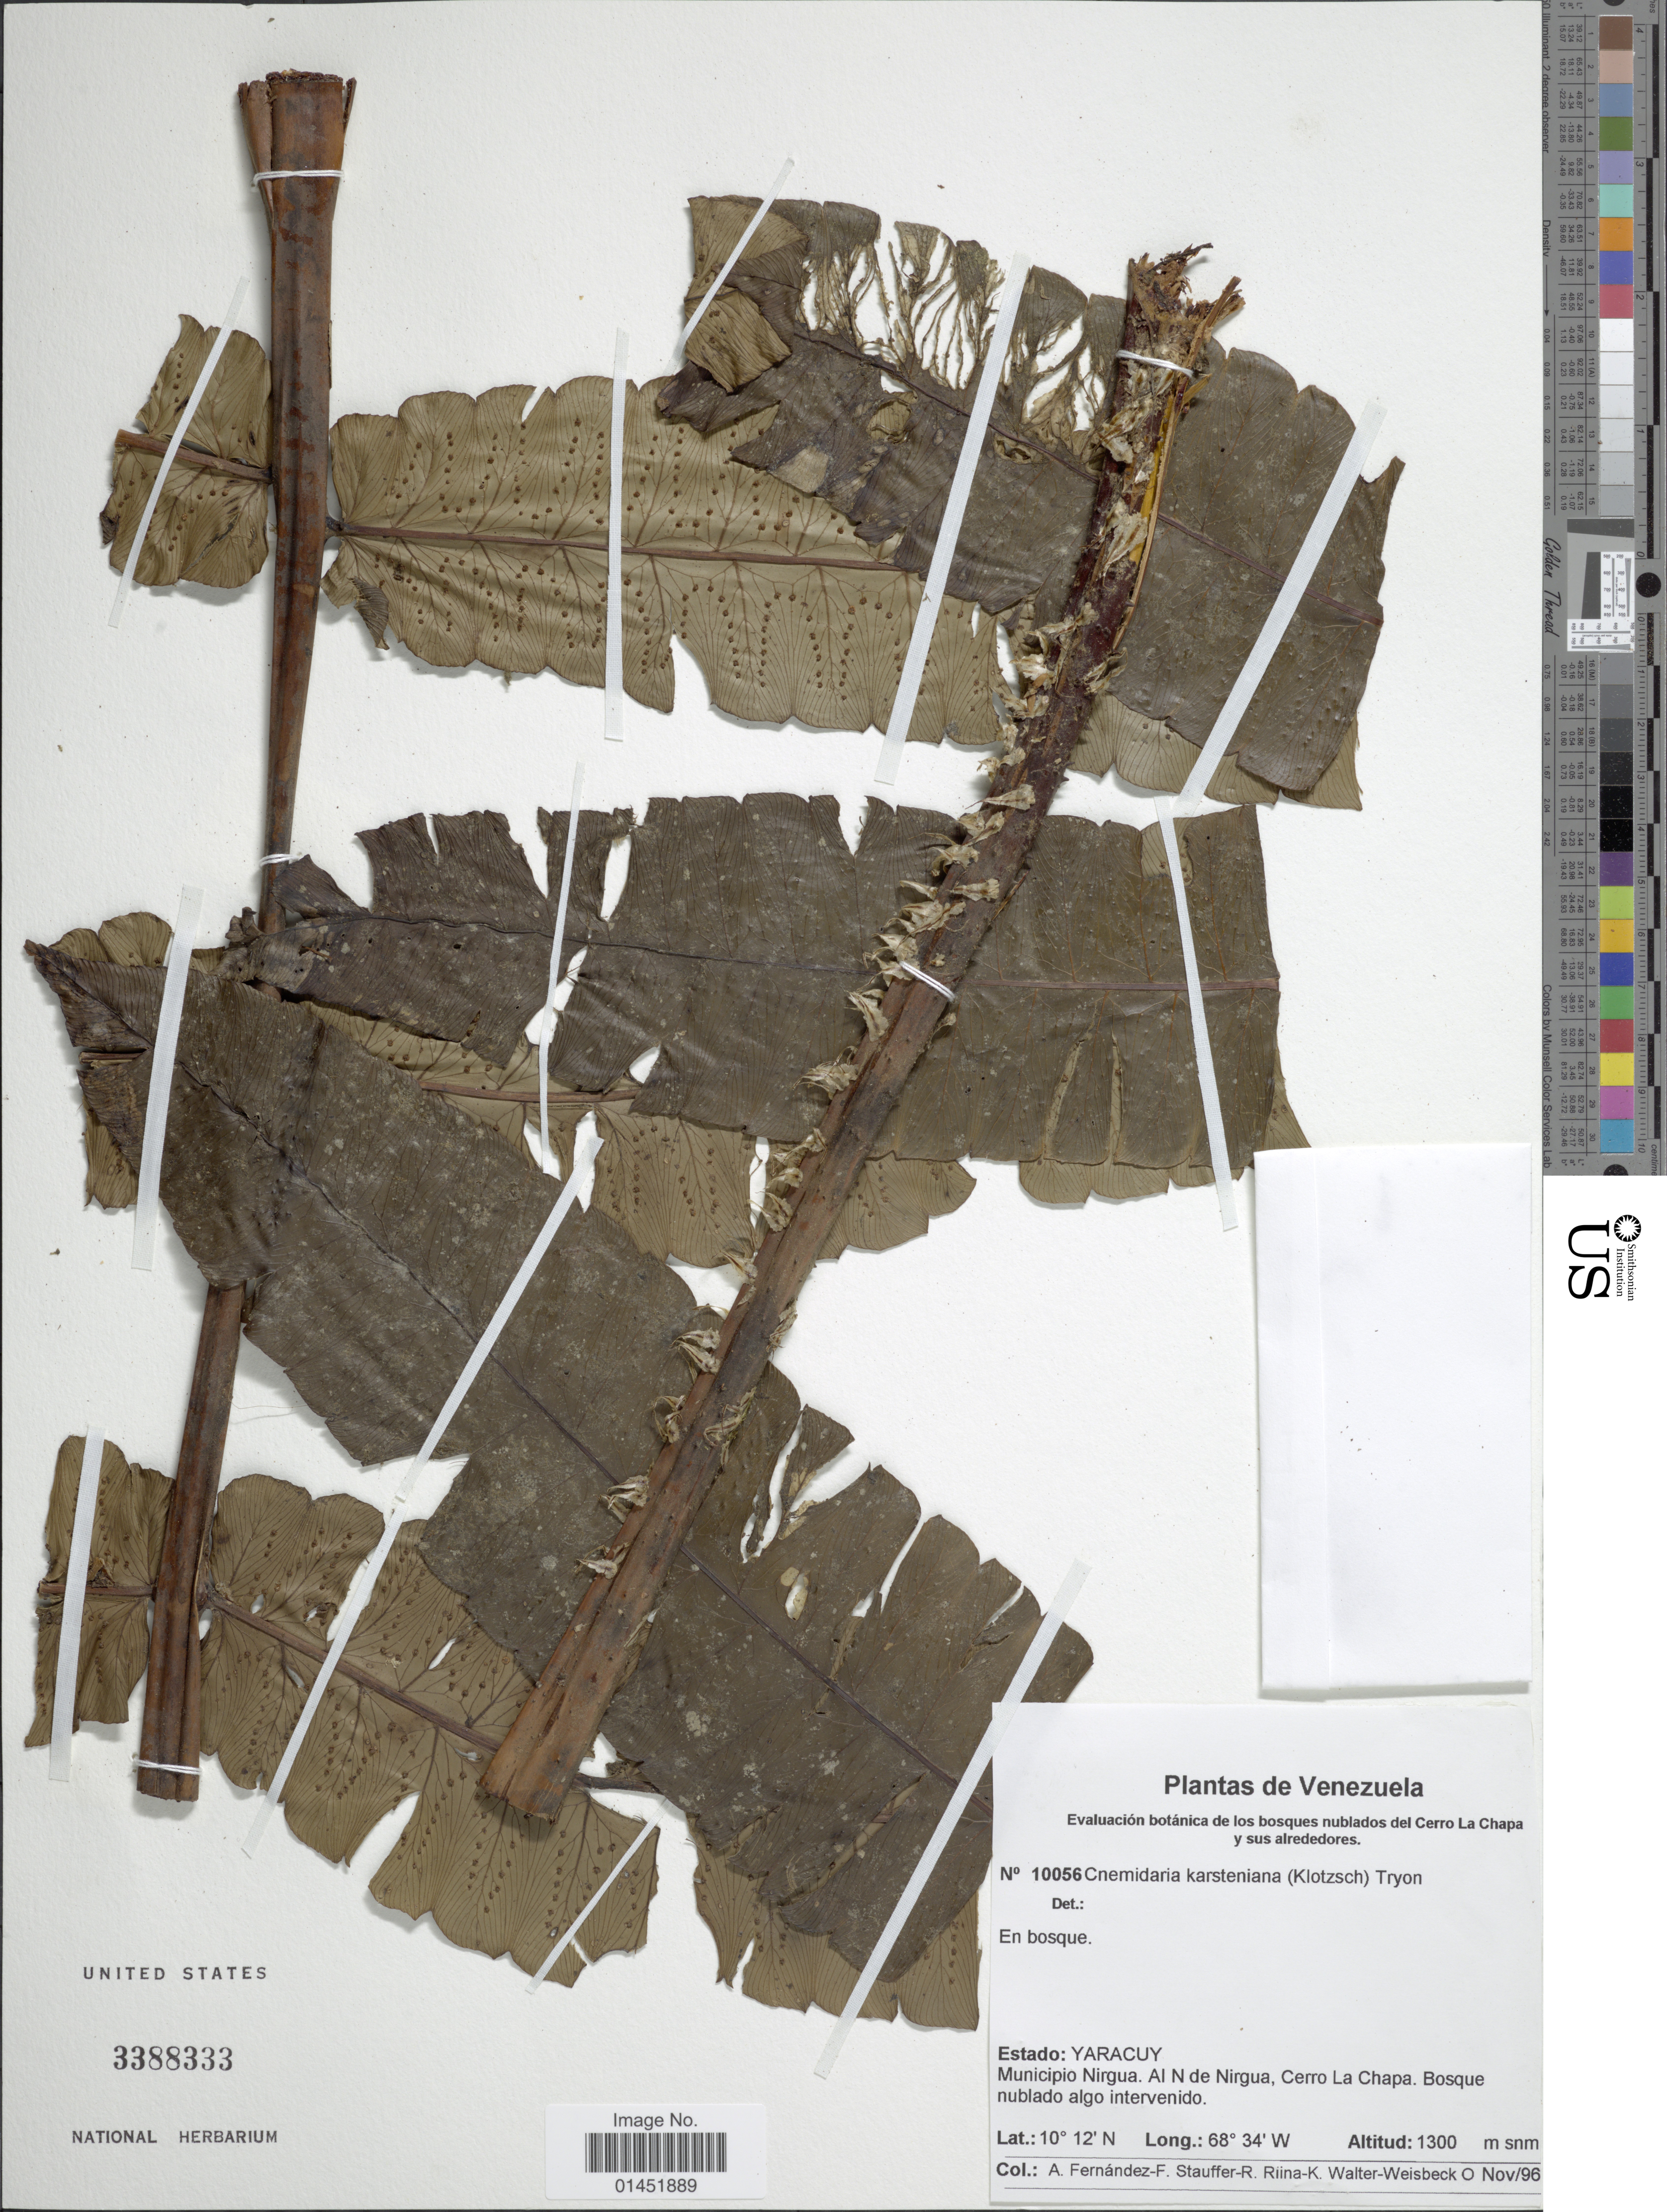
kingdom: Plantae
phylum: Tracheophyta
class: Polypodiopsida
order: Cyatheales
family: Cyatheaceae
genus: Cyathea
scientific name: Cyathea karsteniana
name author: (Klotzsch) Domin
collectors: Á. Fernández, Stauffer-R., R. Riina & K. Walter-Weisbeck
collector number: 10056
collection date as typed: Transcribed d/m/y: /11/96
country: Venezuela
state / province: Yaracuy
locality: Municpio Nirgua. Al N de Nirgau, Cerro La Chapa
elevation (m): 1300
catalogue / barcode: US 3388333